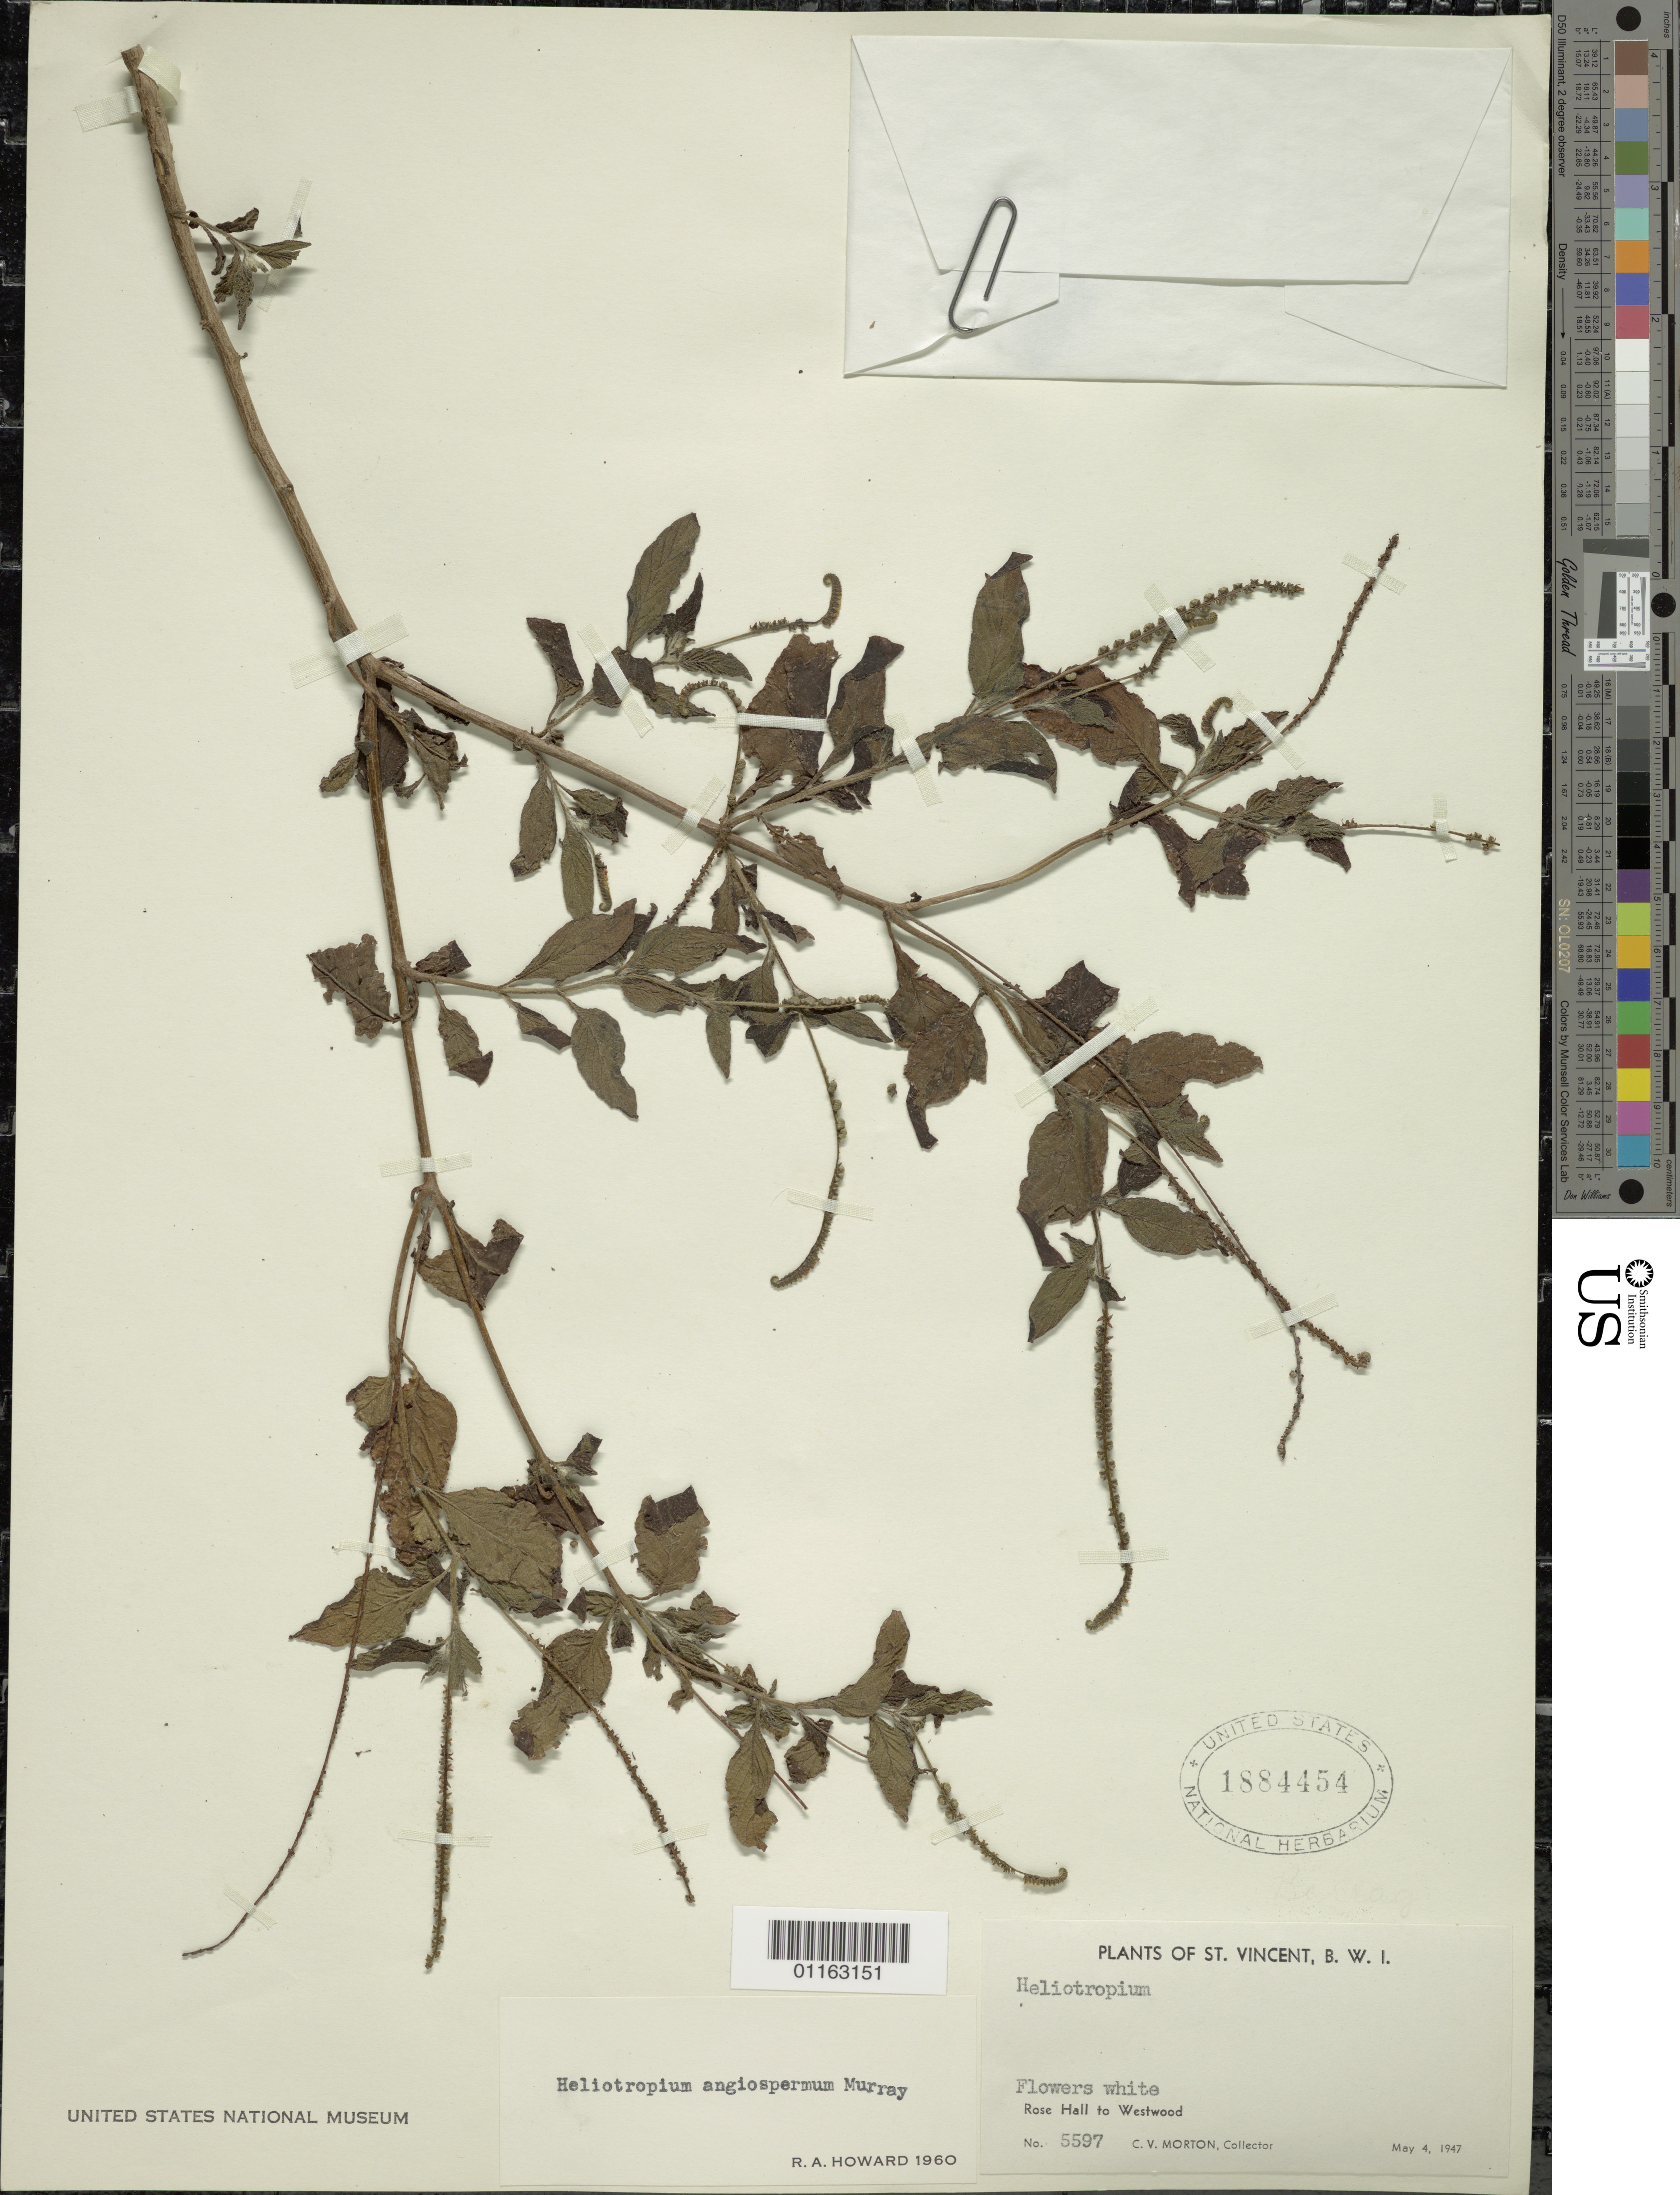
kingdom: Plantae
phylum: Tracheophyta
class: Magnoliopsida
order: Boraginales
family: Heliotropiaceae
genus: Heliotropium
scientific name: Heliotropium angiospermum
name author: Murray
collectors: C. V. Morton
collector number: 5597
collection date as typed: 04 May 1947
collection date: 1947-05-04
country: St. Vincent - Grenadines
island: St. Vincent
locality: Rose Hall to Westwood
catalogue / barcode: US 1884454